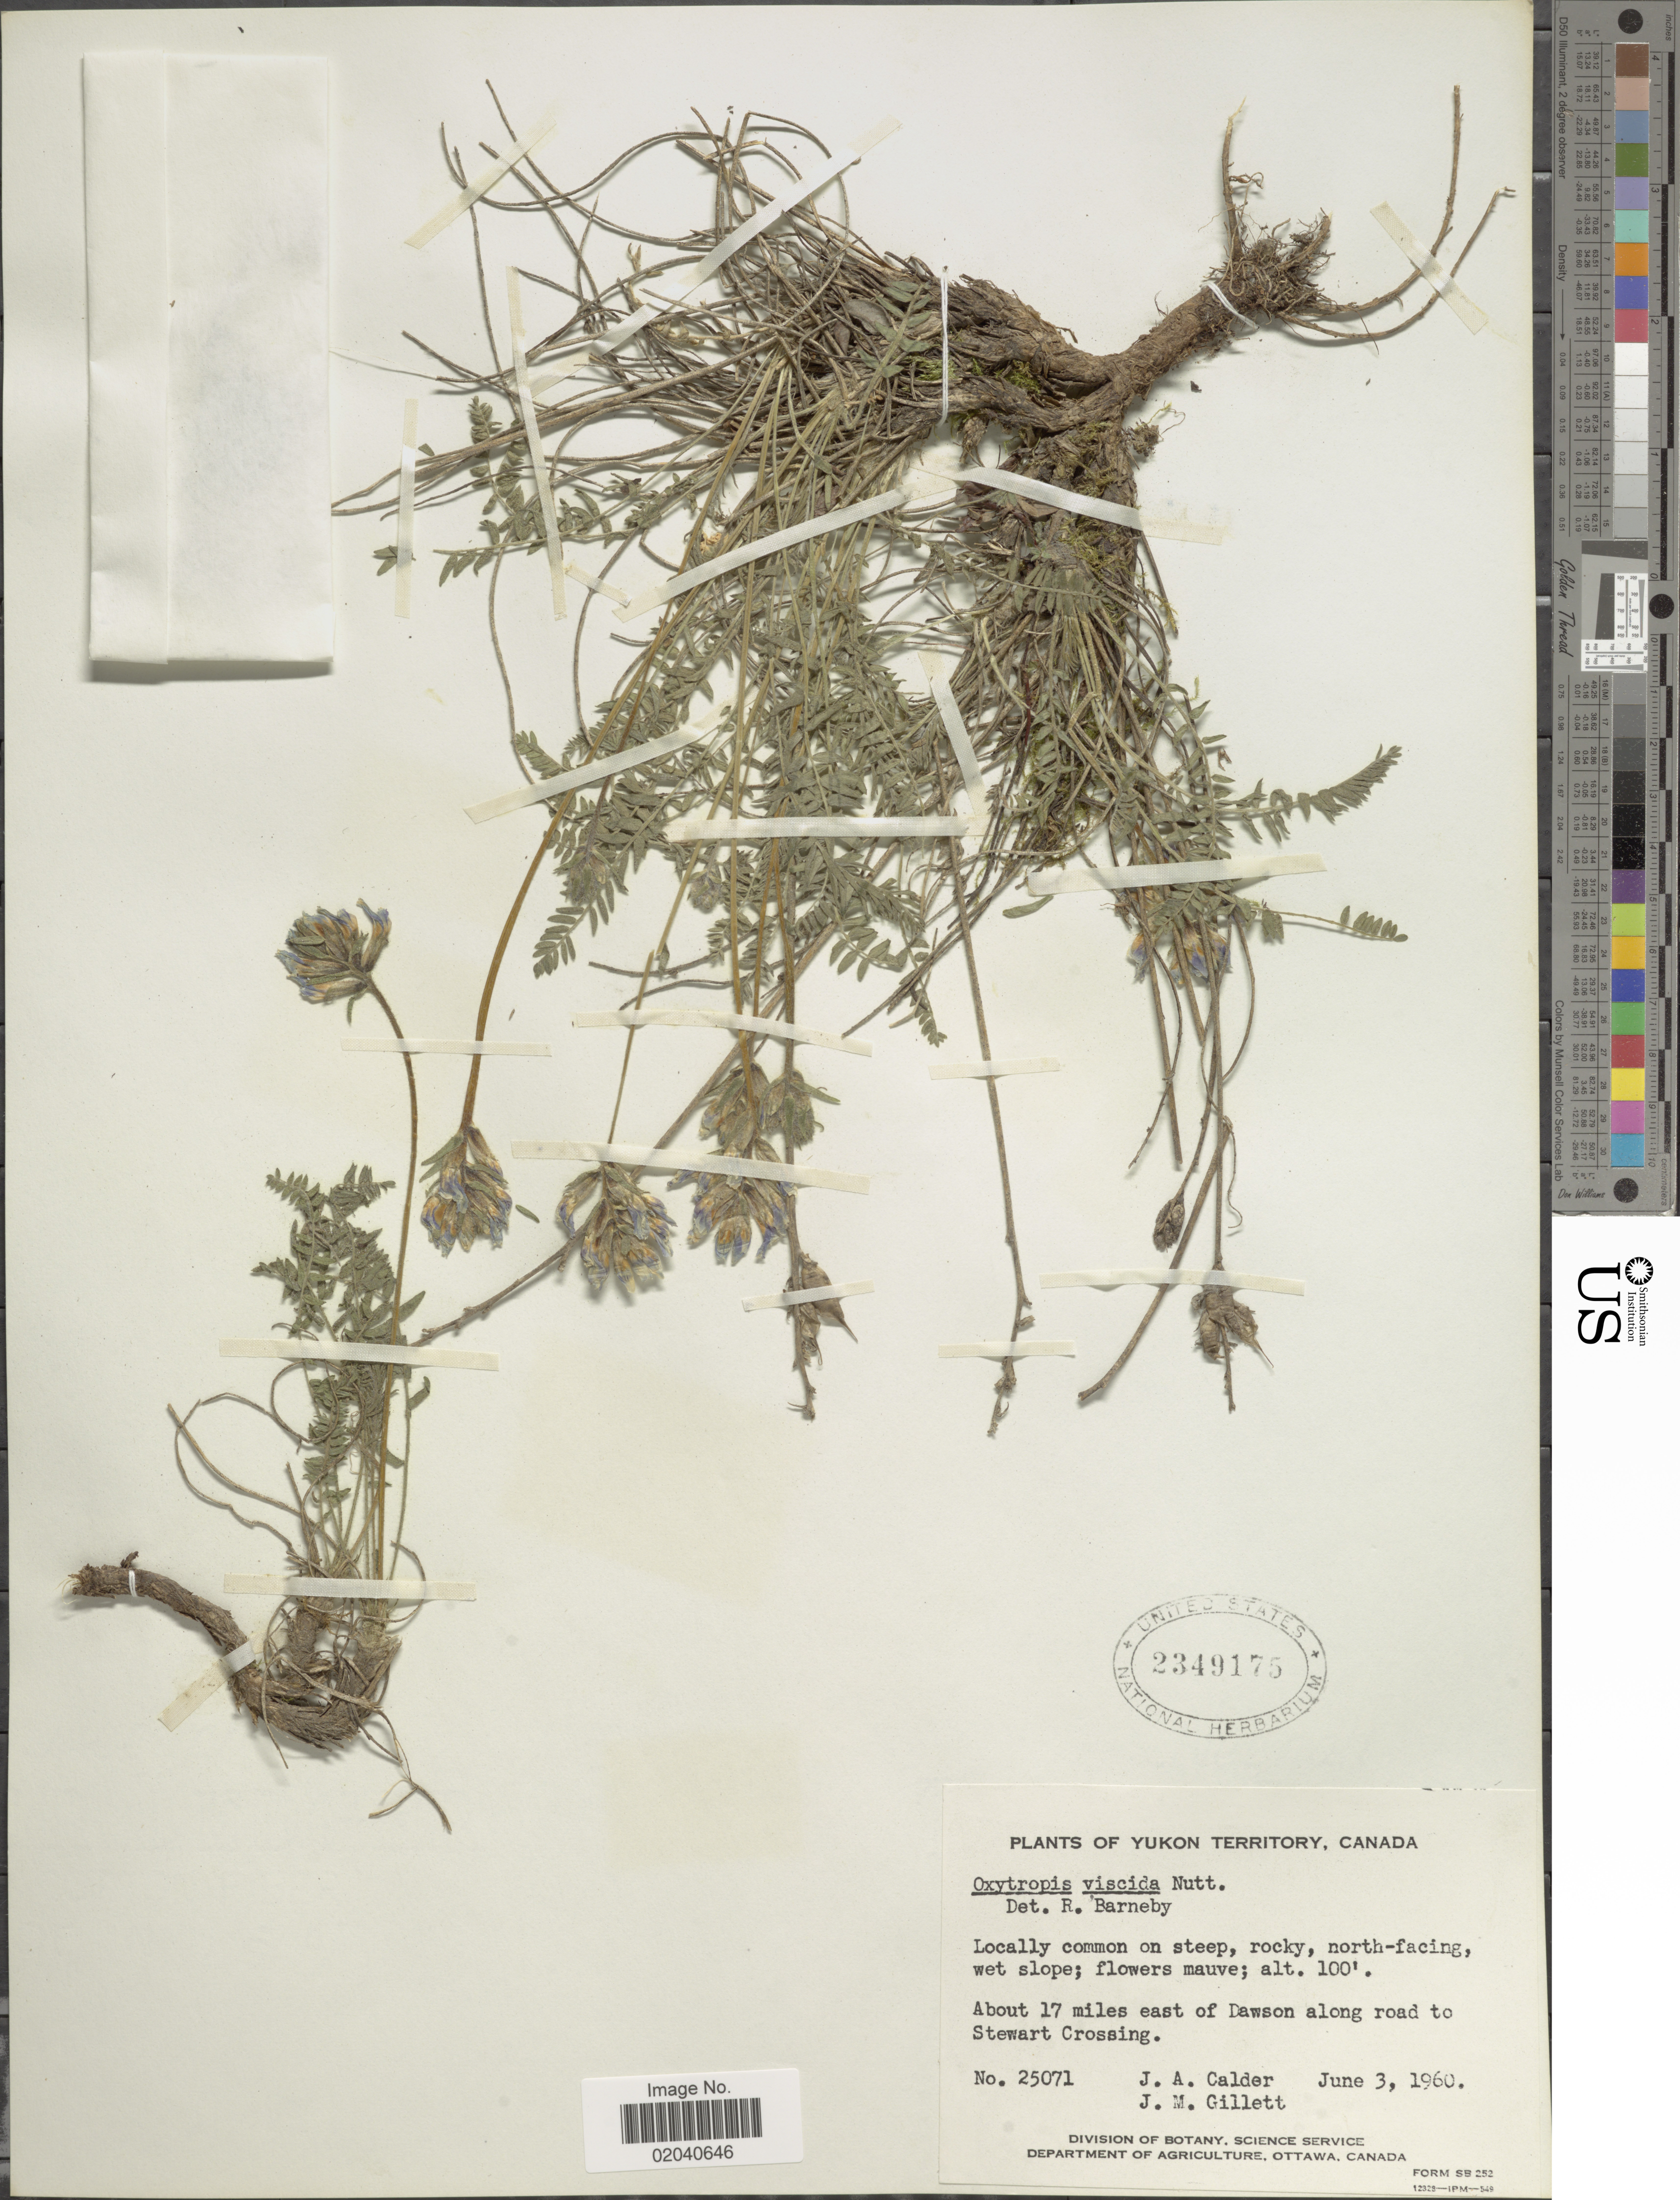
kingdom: Plantae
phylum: Tracheophyta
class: Magnoliopsida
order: Fabales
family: Fabaceae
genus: Oxytropis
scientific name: Oxytropis viscida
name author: Nutt.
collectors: J. A. Calder & J. M. Gillett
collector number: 25071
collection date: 1960-06-03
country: Canada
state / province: Yukon Territory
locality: About 17 miles east of Dawson along road to Stewart Crossing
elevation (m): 30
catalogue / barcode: US 2349175